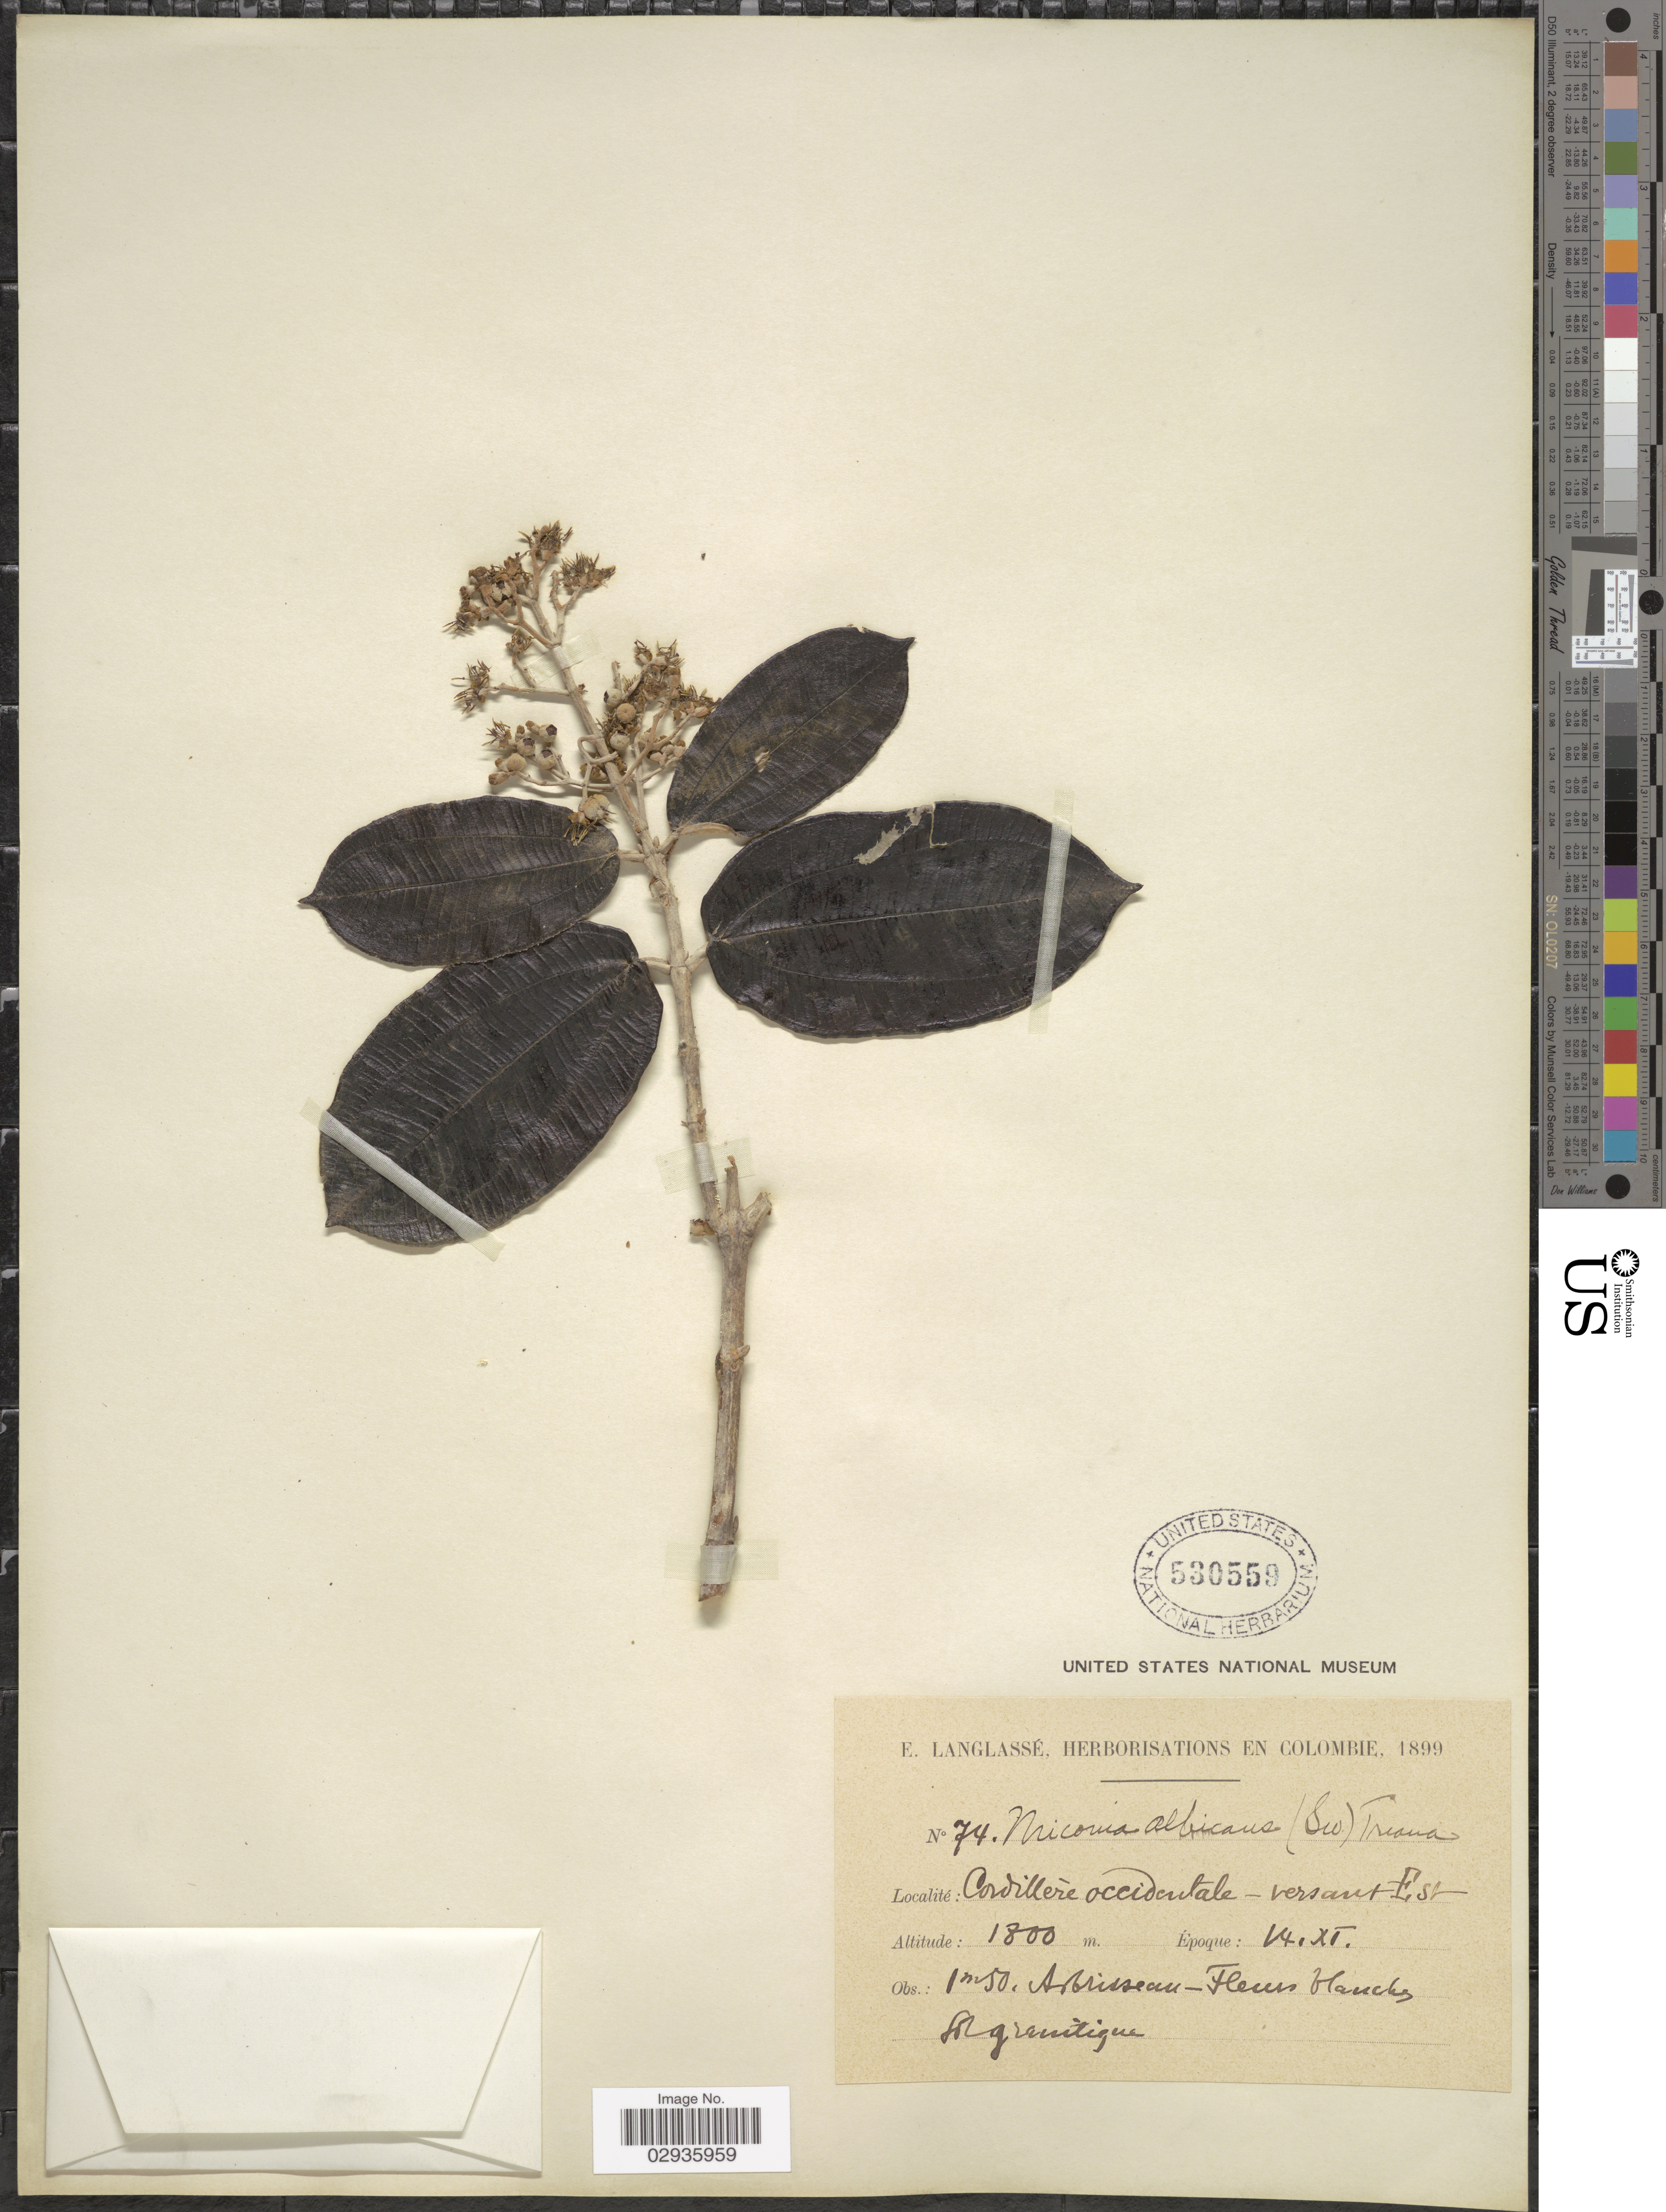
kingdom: Plantae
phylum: Tracheophyta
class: Magnoliopsida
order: Myrtales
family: Melastomataceae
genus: Miconia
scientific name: Miconia albicans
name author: (Sw.) Steud.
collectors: E. Langlassé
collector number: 74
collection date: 1899-11-14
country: Colombia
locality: Cordillera occidentale versant Est.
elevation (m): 1800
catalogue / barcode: US 530559